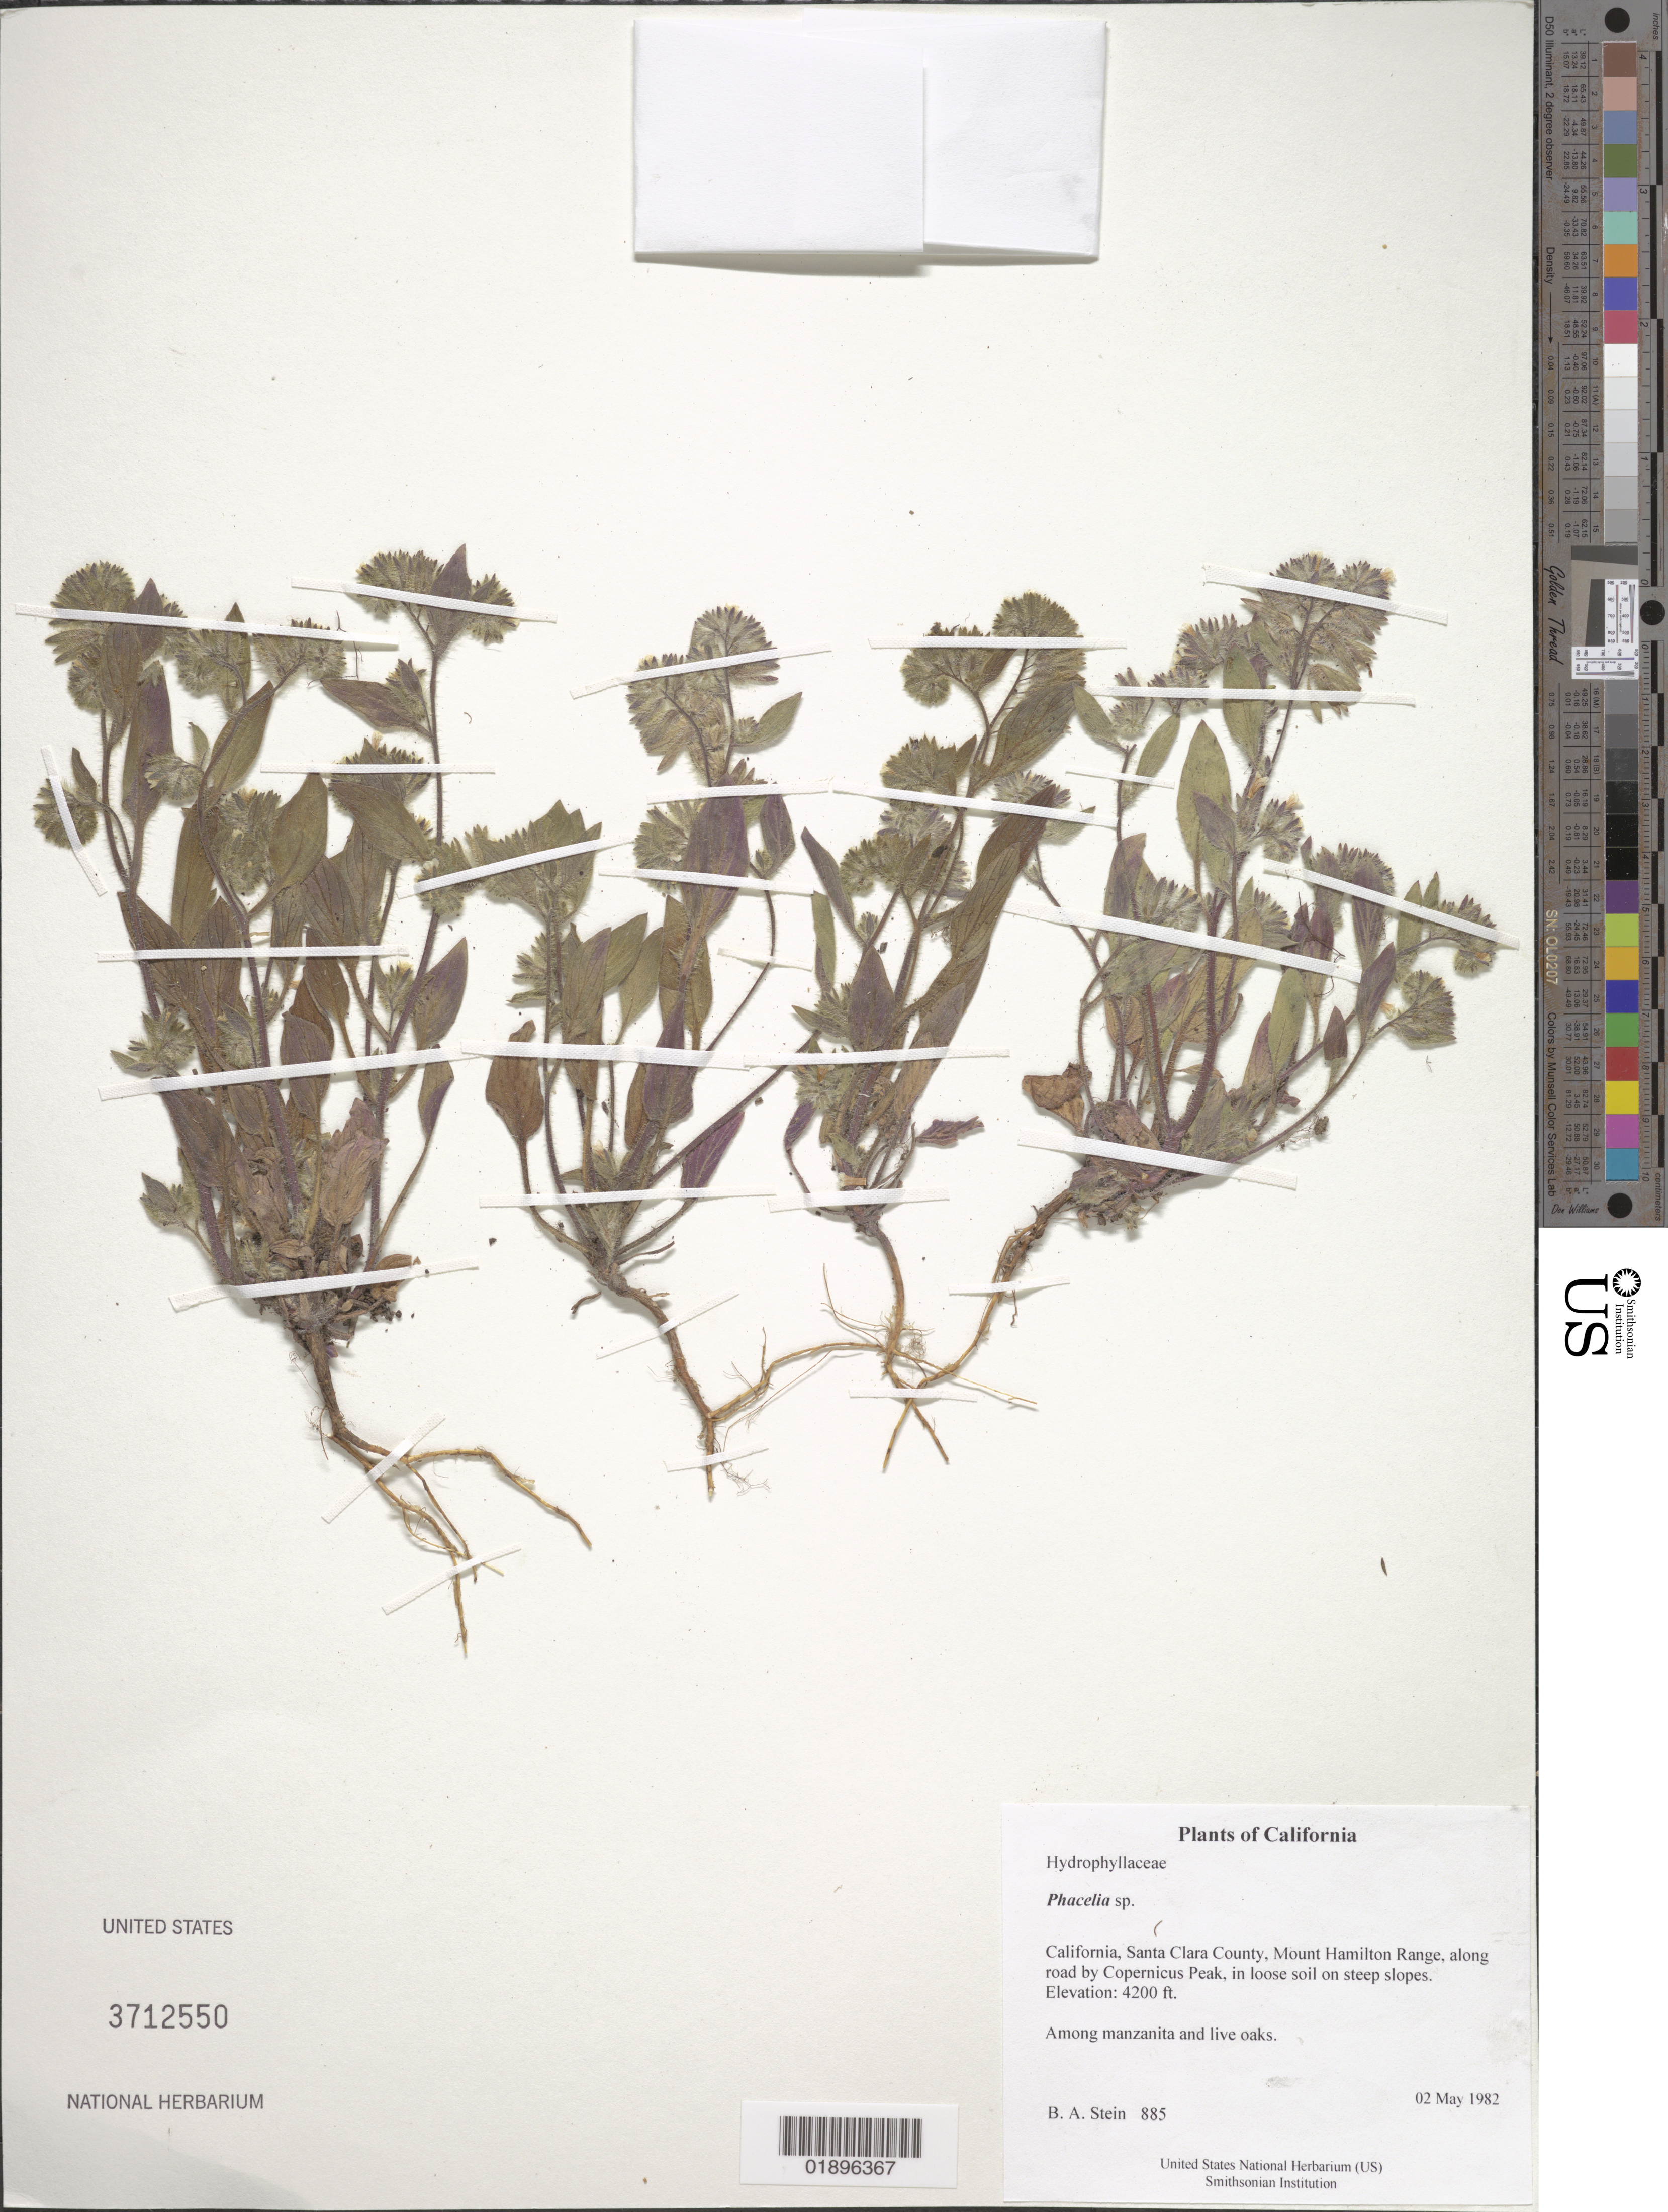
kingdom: Plantae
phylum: Tracheophyta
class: Magnoliopsida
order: Boraginales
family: Hydrophyllaceae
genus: Phacelia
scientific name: Phacelia sp.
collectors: B. A. Stein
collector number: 885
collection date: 1982-05-02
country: United States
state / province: California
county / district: Santa Clara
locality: Mount Hamilton Range, along road by Copernicus Peak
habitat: In loose soil on steep slopes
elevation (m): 1280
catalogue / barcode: US 3712550